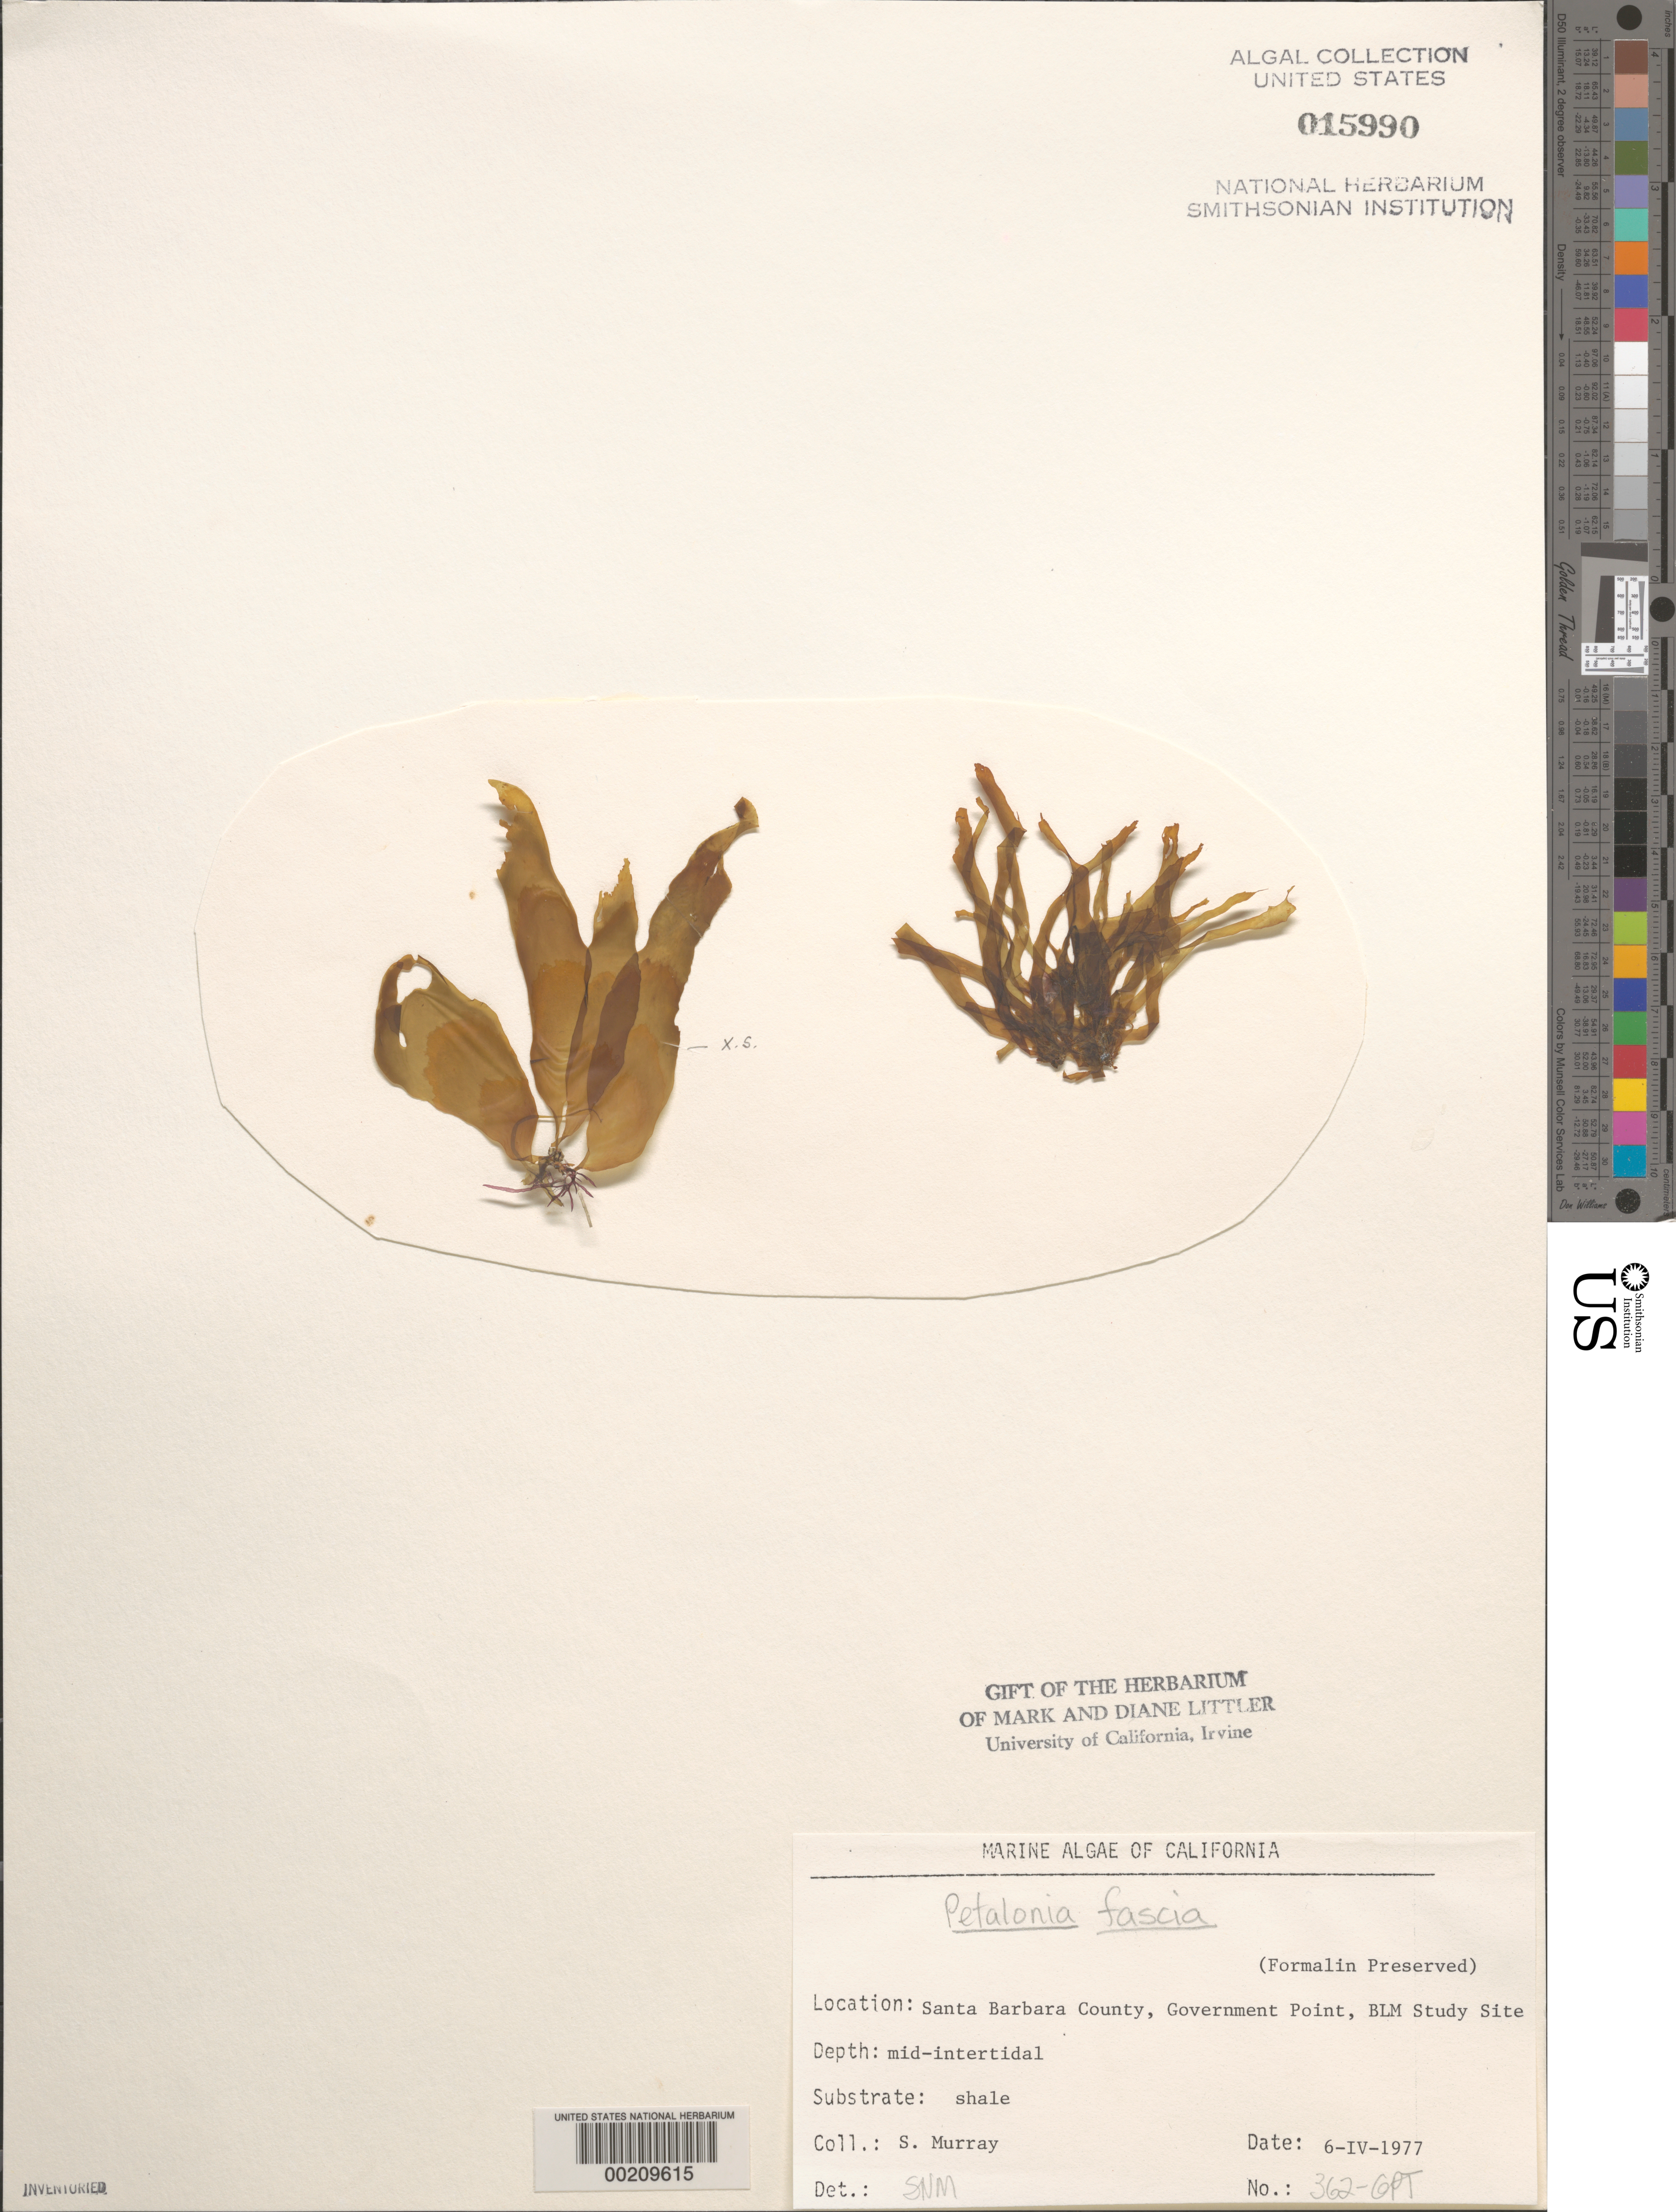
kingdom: Chromista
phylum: Ochrophyta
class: Phaeophyceae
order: Scytosiphonales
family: Scytosiphonaceae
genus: Petalonia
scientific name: Petalonia fascia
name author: (O.F. Müller) Kuntze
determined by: Murray, S. N.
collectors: S. N. Murray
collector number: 362-gpt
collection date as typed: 06 Apr 1977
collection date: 1977-04-06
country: United States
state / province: California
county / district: Santa Barbara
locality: Government Point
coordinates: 34 26'31"N, 120 24'06"W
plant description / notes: BLM-SOCALBIGHT Rocky Intertidal Survey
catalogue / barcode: US 15990